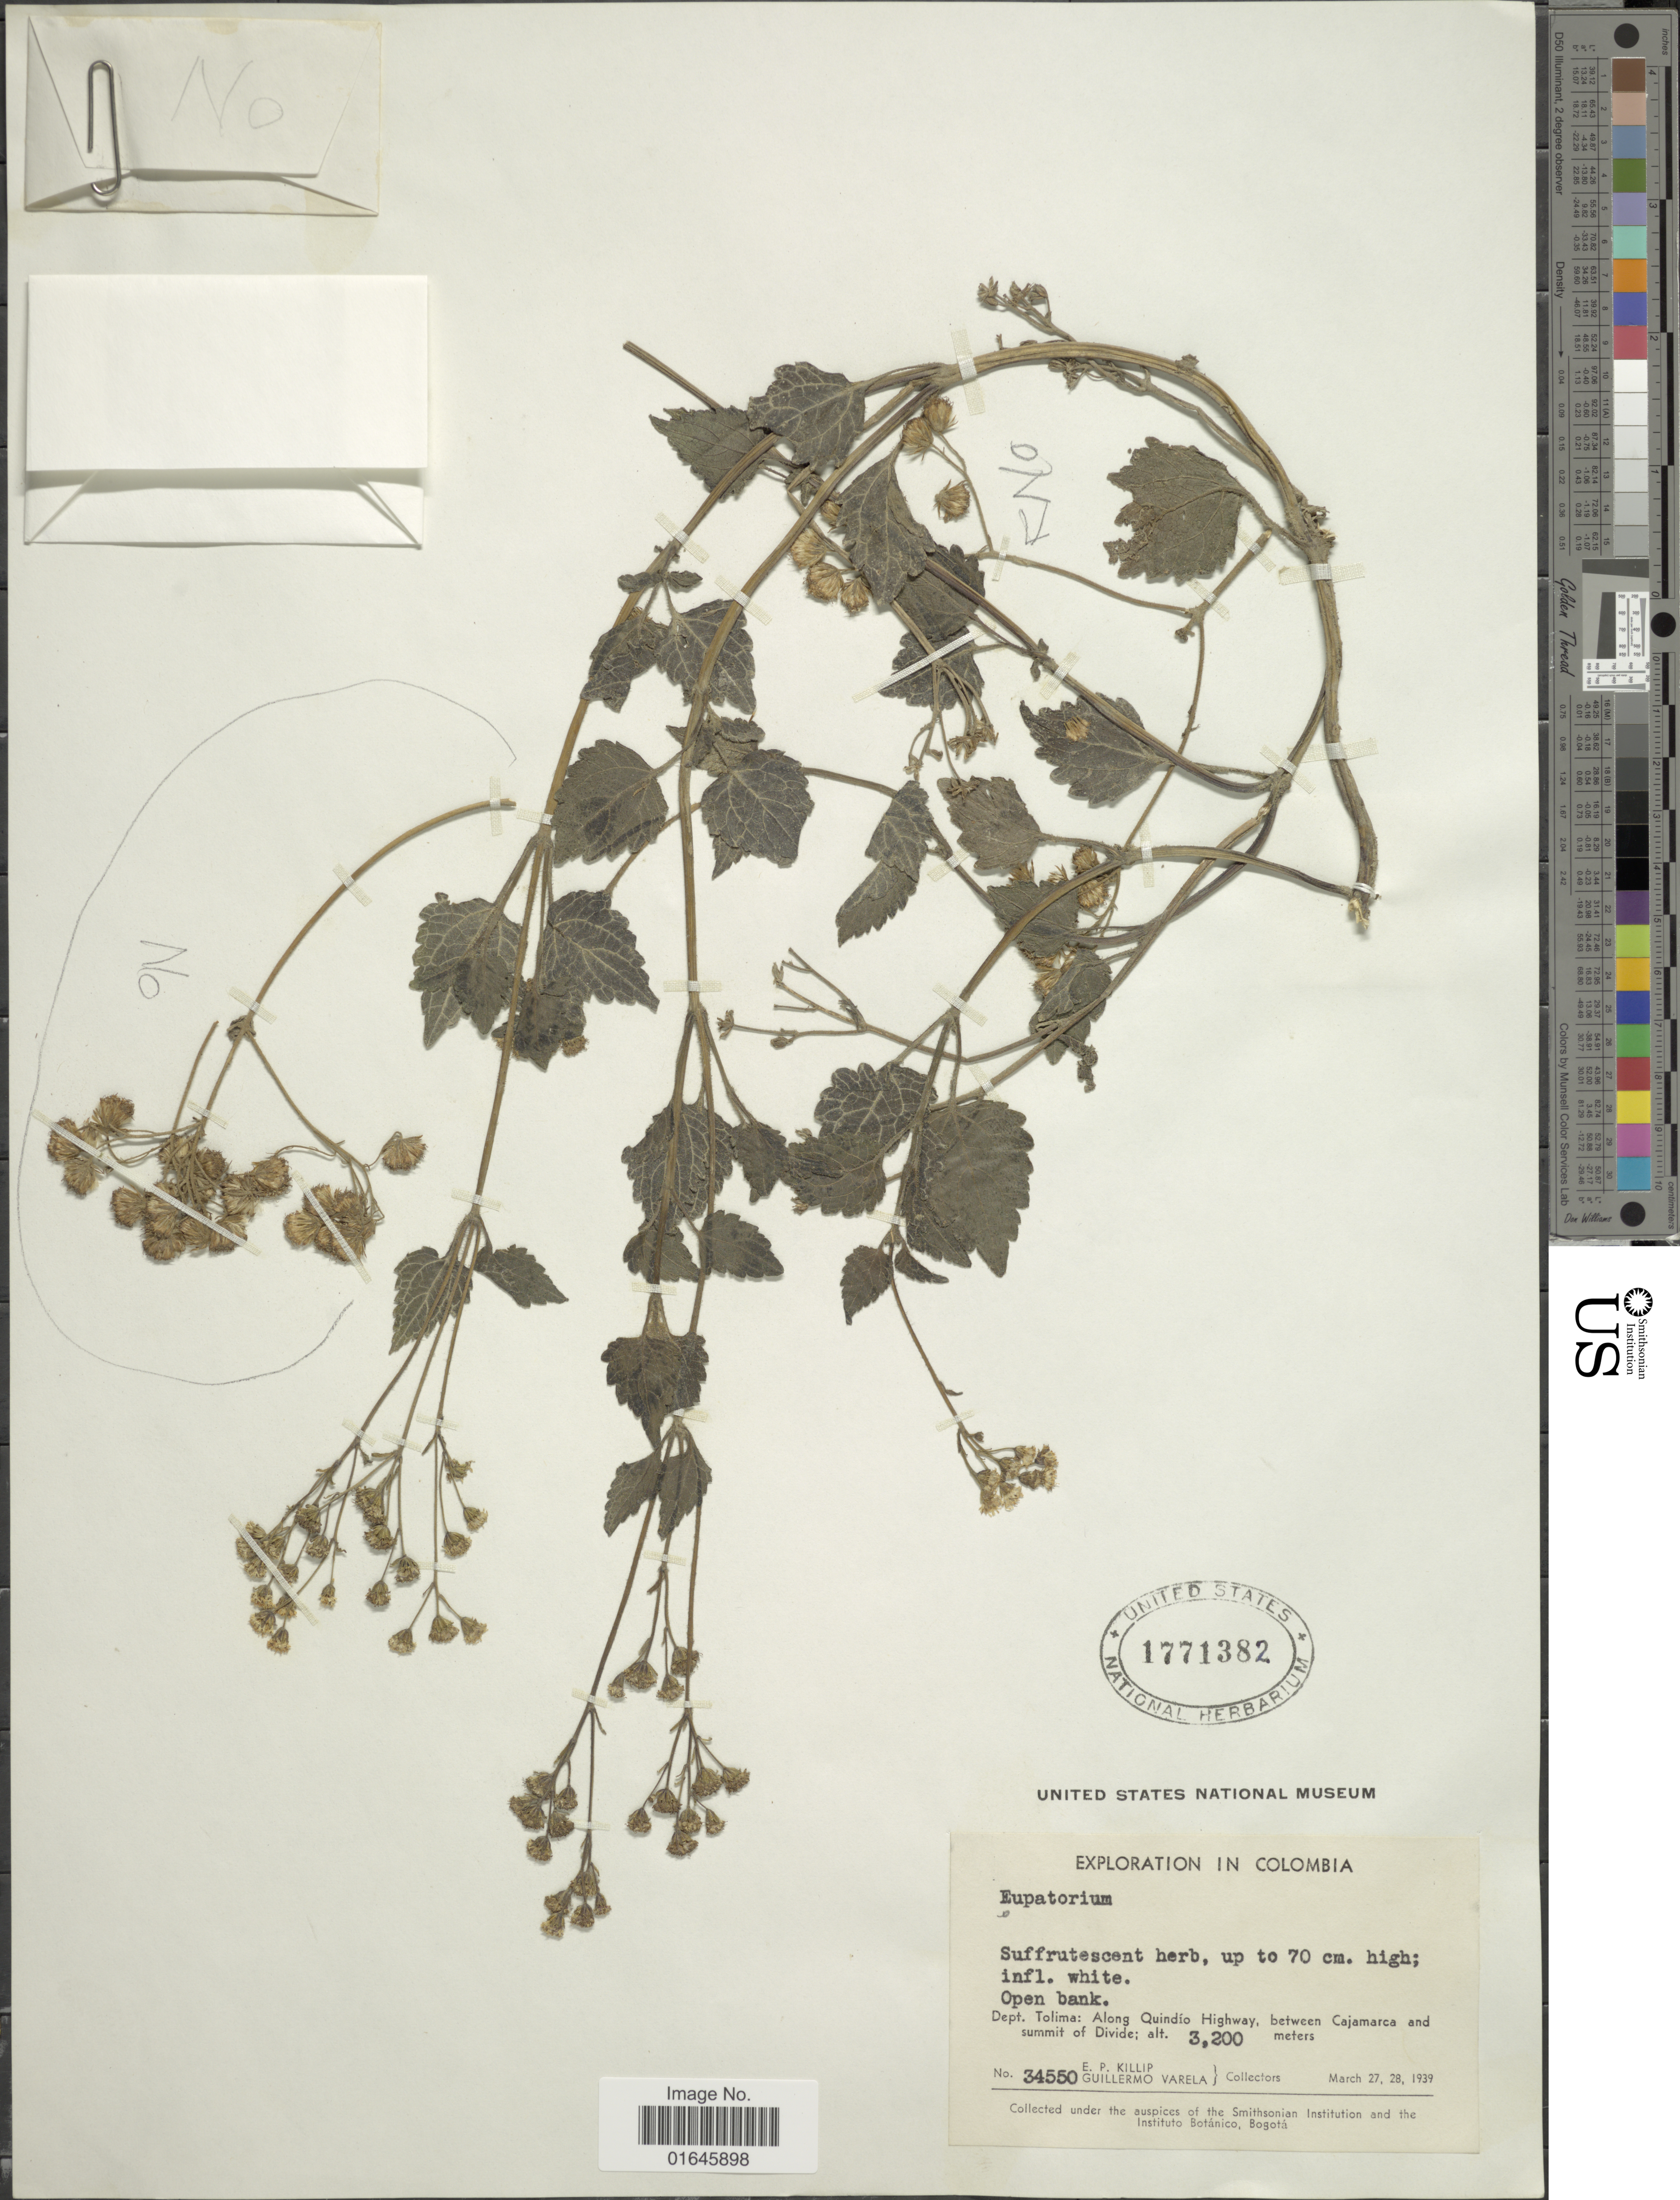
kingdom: Plantae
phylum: Tracheophyta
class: Magnoliopsida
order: Asterales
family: Asteraceae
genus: Phalacraea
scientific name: Phalacraea callitricha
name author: (B.L. Rob.) R.M. King & H. Rob.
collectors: E. P. Killip & G. Varela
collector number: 34550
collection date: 1939-03-27/1939-03-28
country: Colombia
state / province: Tolima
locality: Dept. Tolima, Along Quindio Highway, between Cajamarca and summit of Divide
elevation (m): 3200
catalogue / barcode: US 1771382